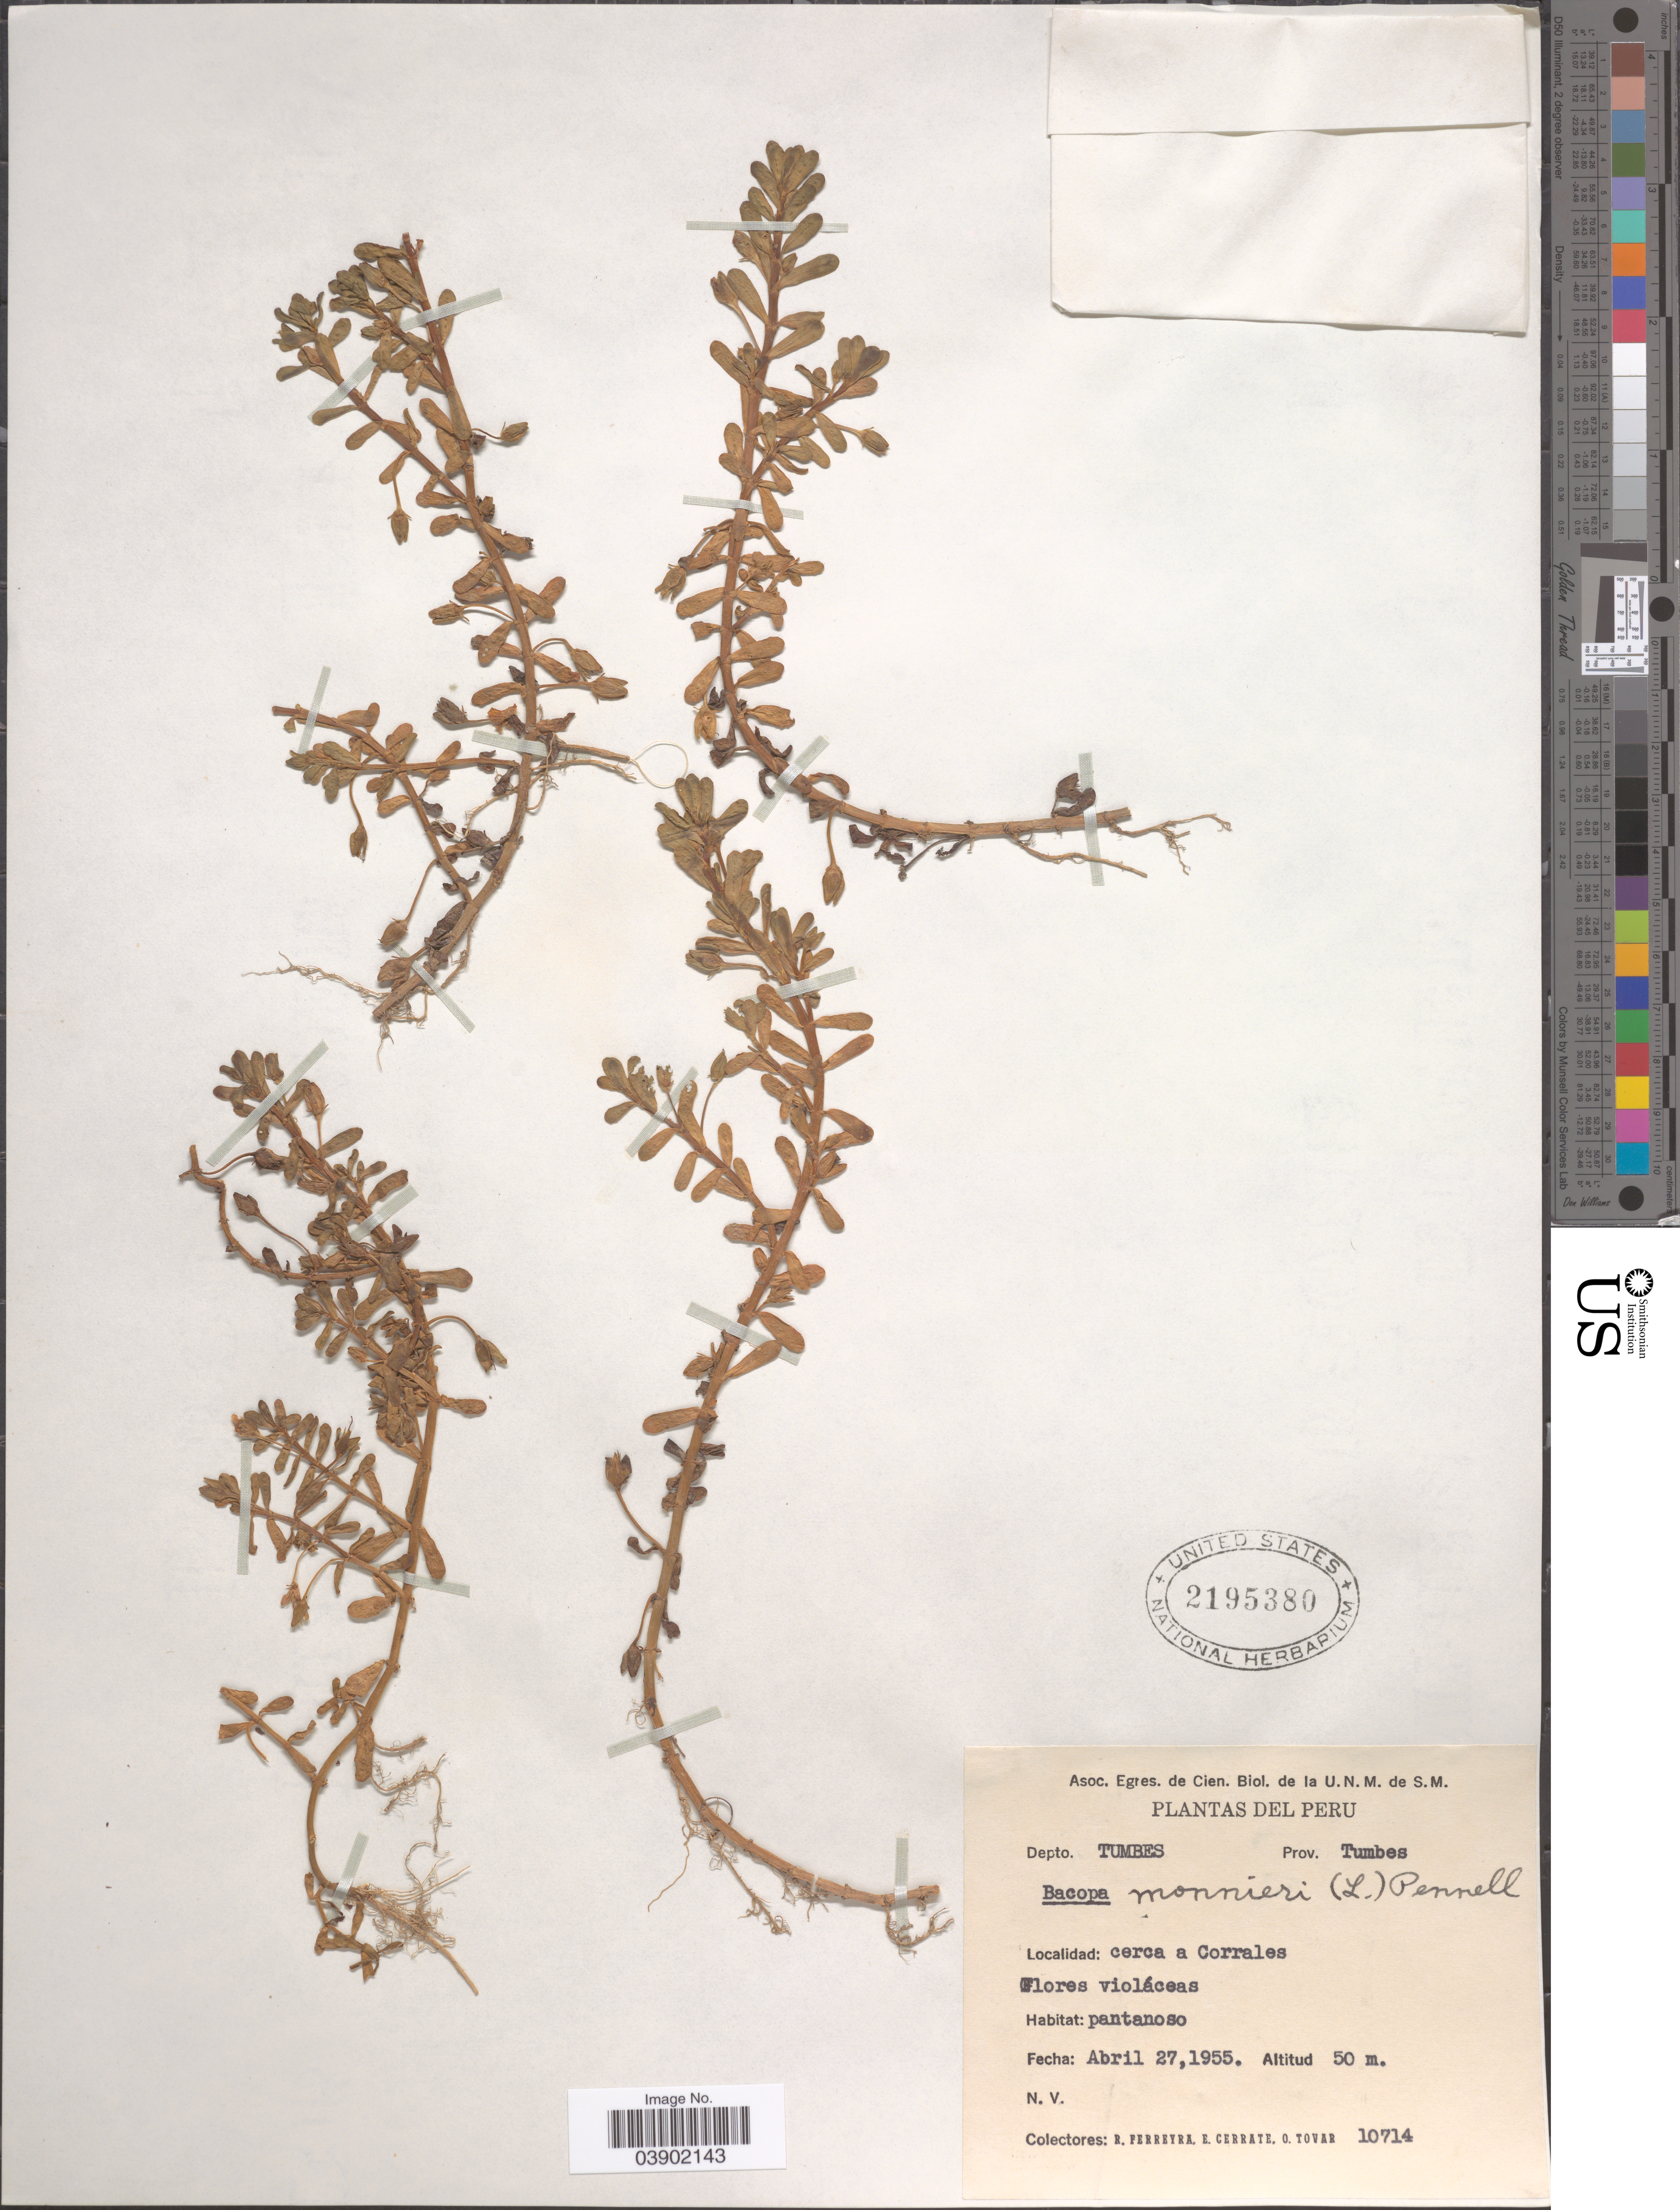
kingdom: Plantae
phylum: Tracheophyta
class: Magnoliopsida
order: Lamiales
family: Plantaginaceae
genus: Bacopa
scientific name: Bacopa monnieri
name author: (L.) Pennell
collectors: R. A. Ferreyra, E. Cerrate & Ó. Tovar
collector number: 10714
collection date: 1955-04-27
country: Peru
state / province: Tumbes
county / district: Tumbes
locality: Depto. Tumbes. Prov. Tumbes. Cerca a Corrales.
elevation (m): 50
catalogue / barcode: US 2195380